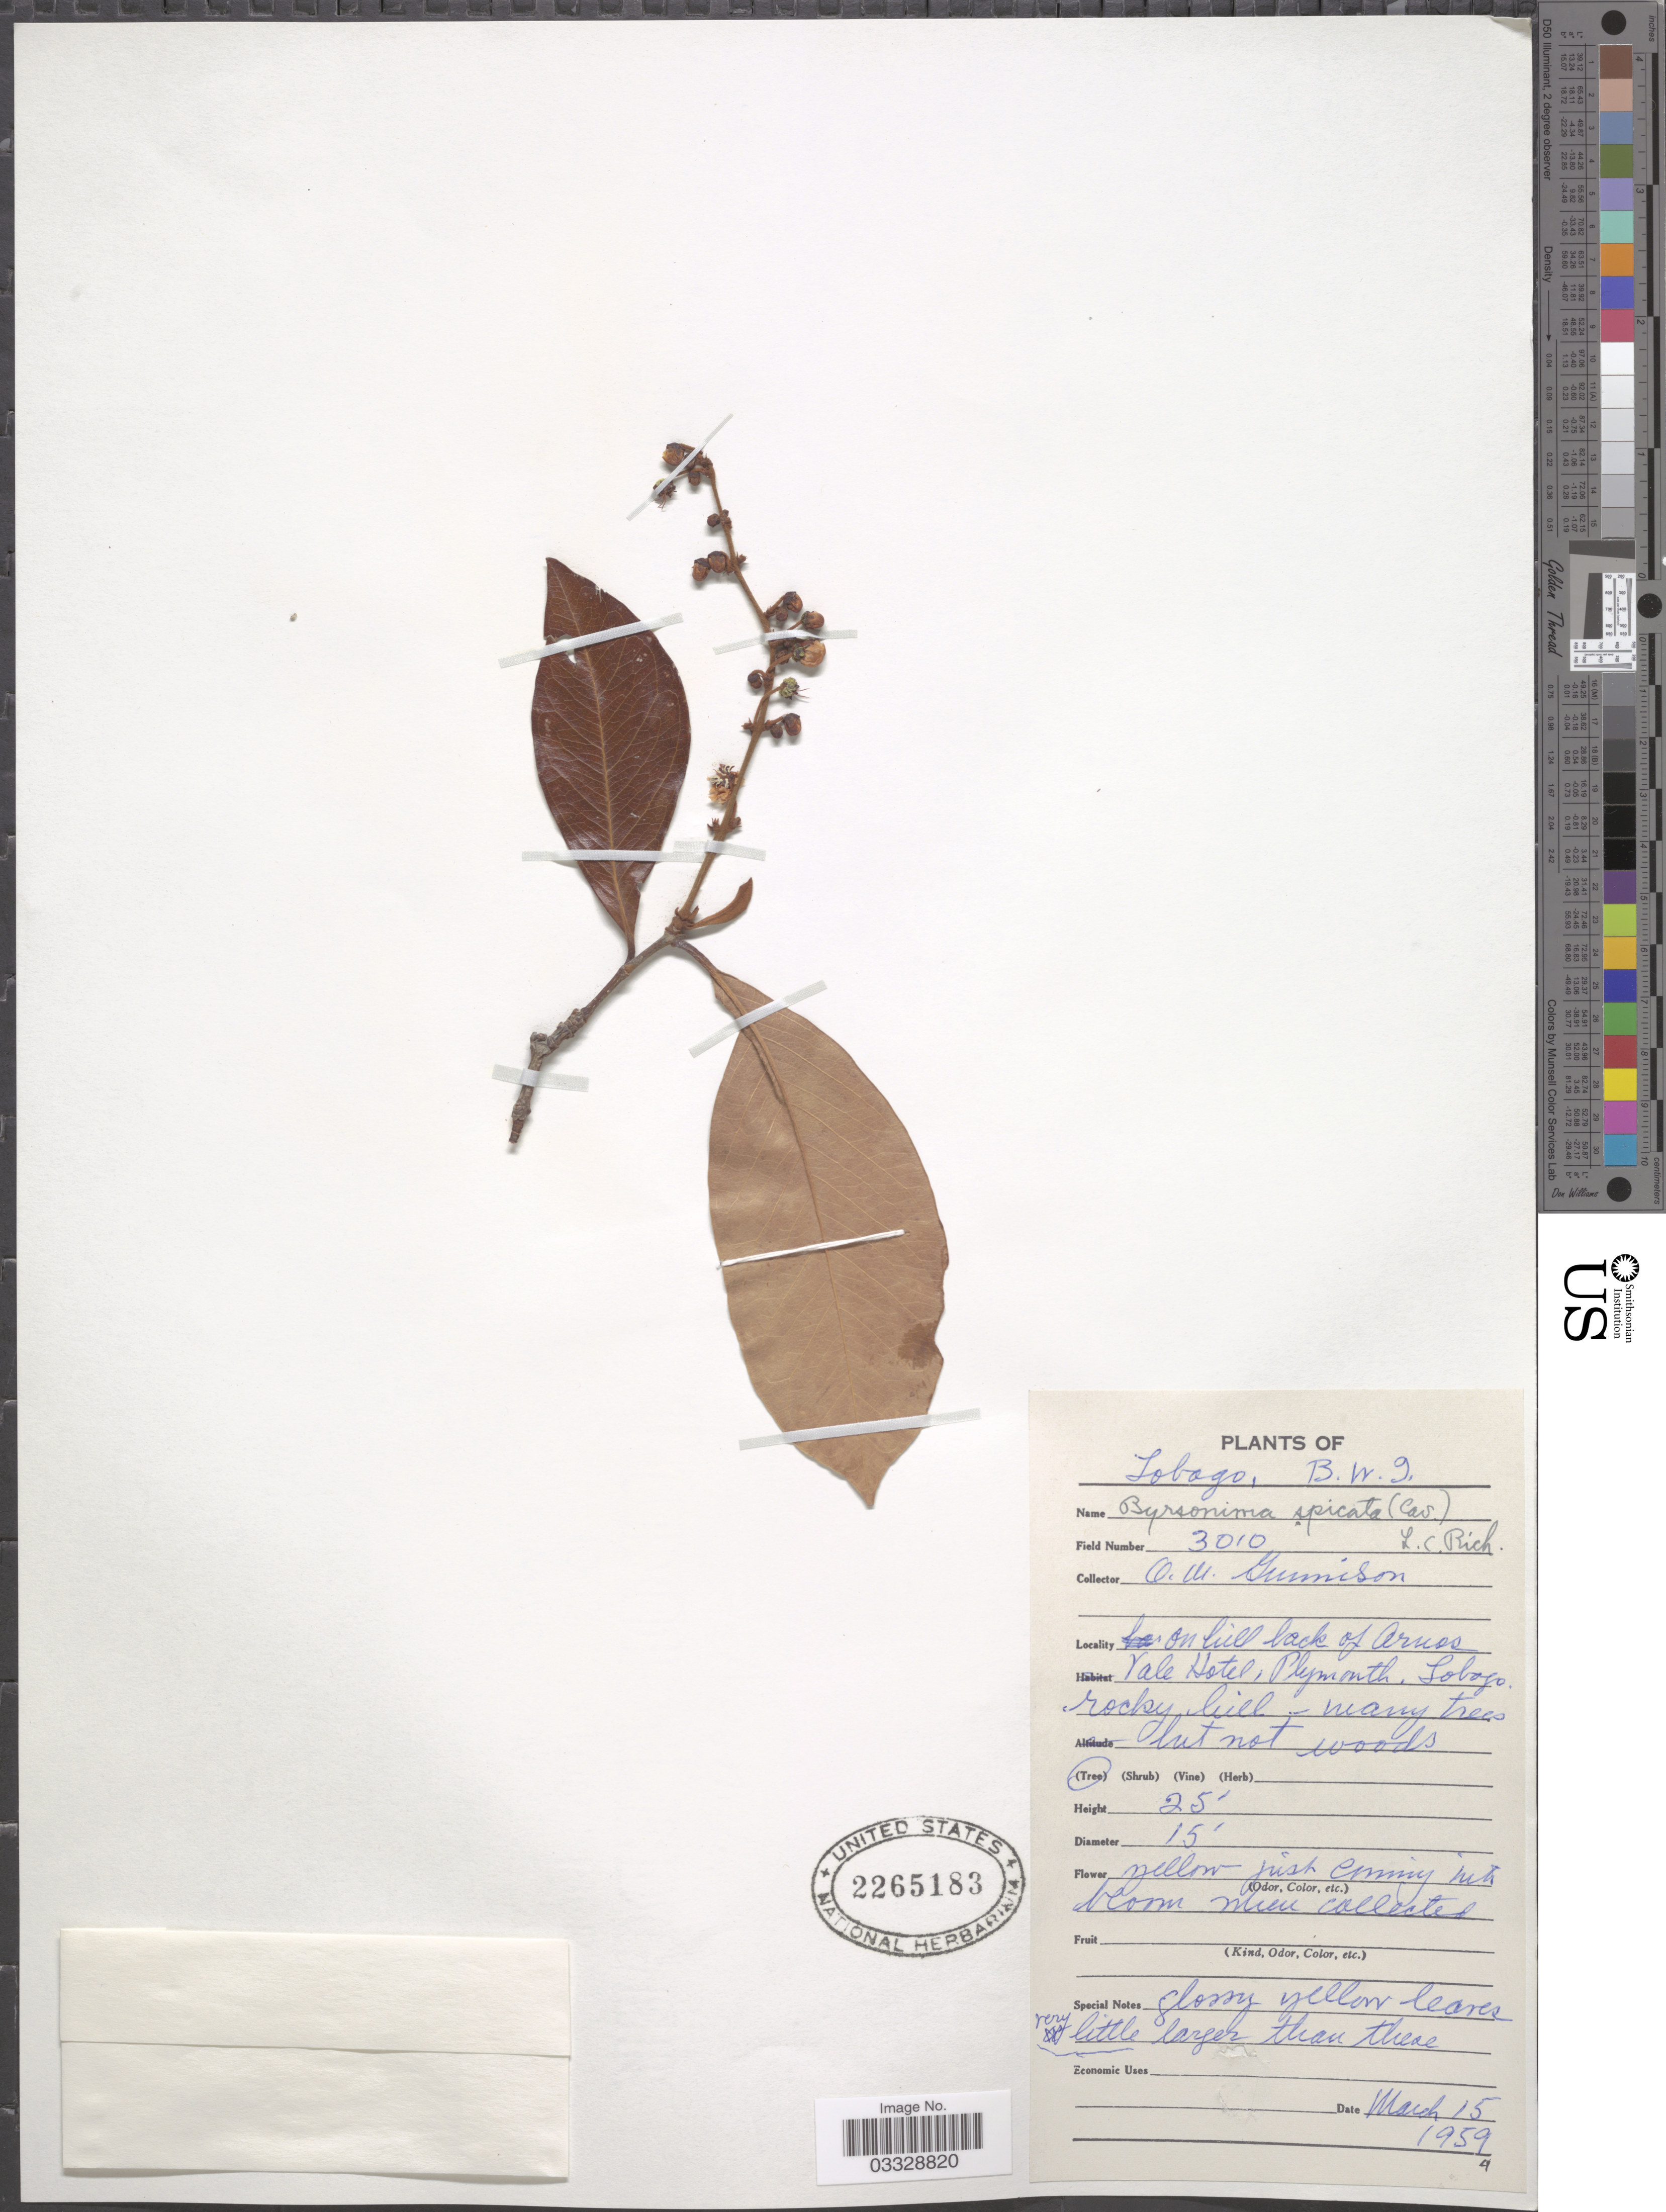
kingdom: Plantae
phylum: Tracheophyta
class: Magnoliopsida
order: Malpighiales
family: Malpighiaceae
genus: Byrsonima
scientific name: Byrsonima coriacea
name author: (Sw.) DC.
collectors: Gunnison, O. M.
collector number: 3010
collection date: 1959-03-15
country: Trinidad and Tobago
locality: Tobago, B.W.I. On hill back of Arnos Vale Hotel, Plymouth.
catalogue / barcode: US 2265183